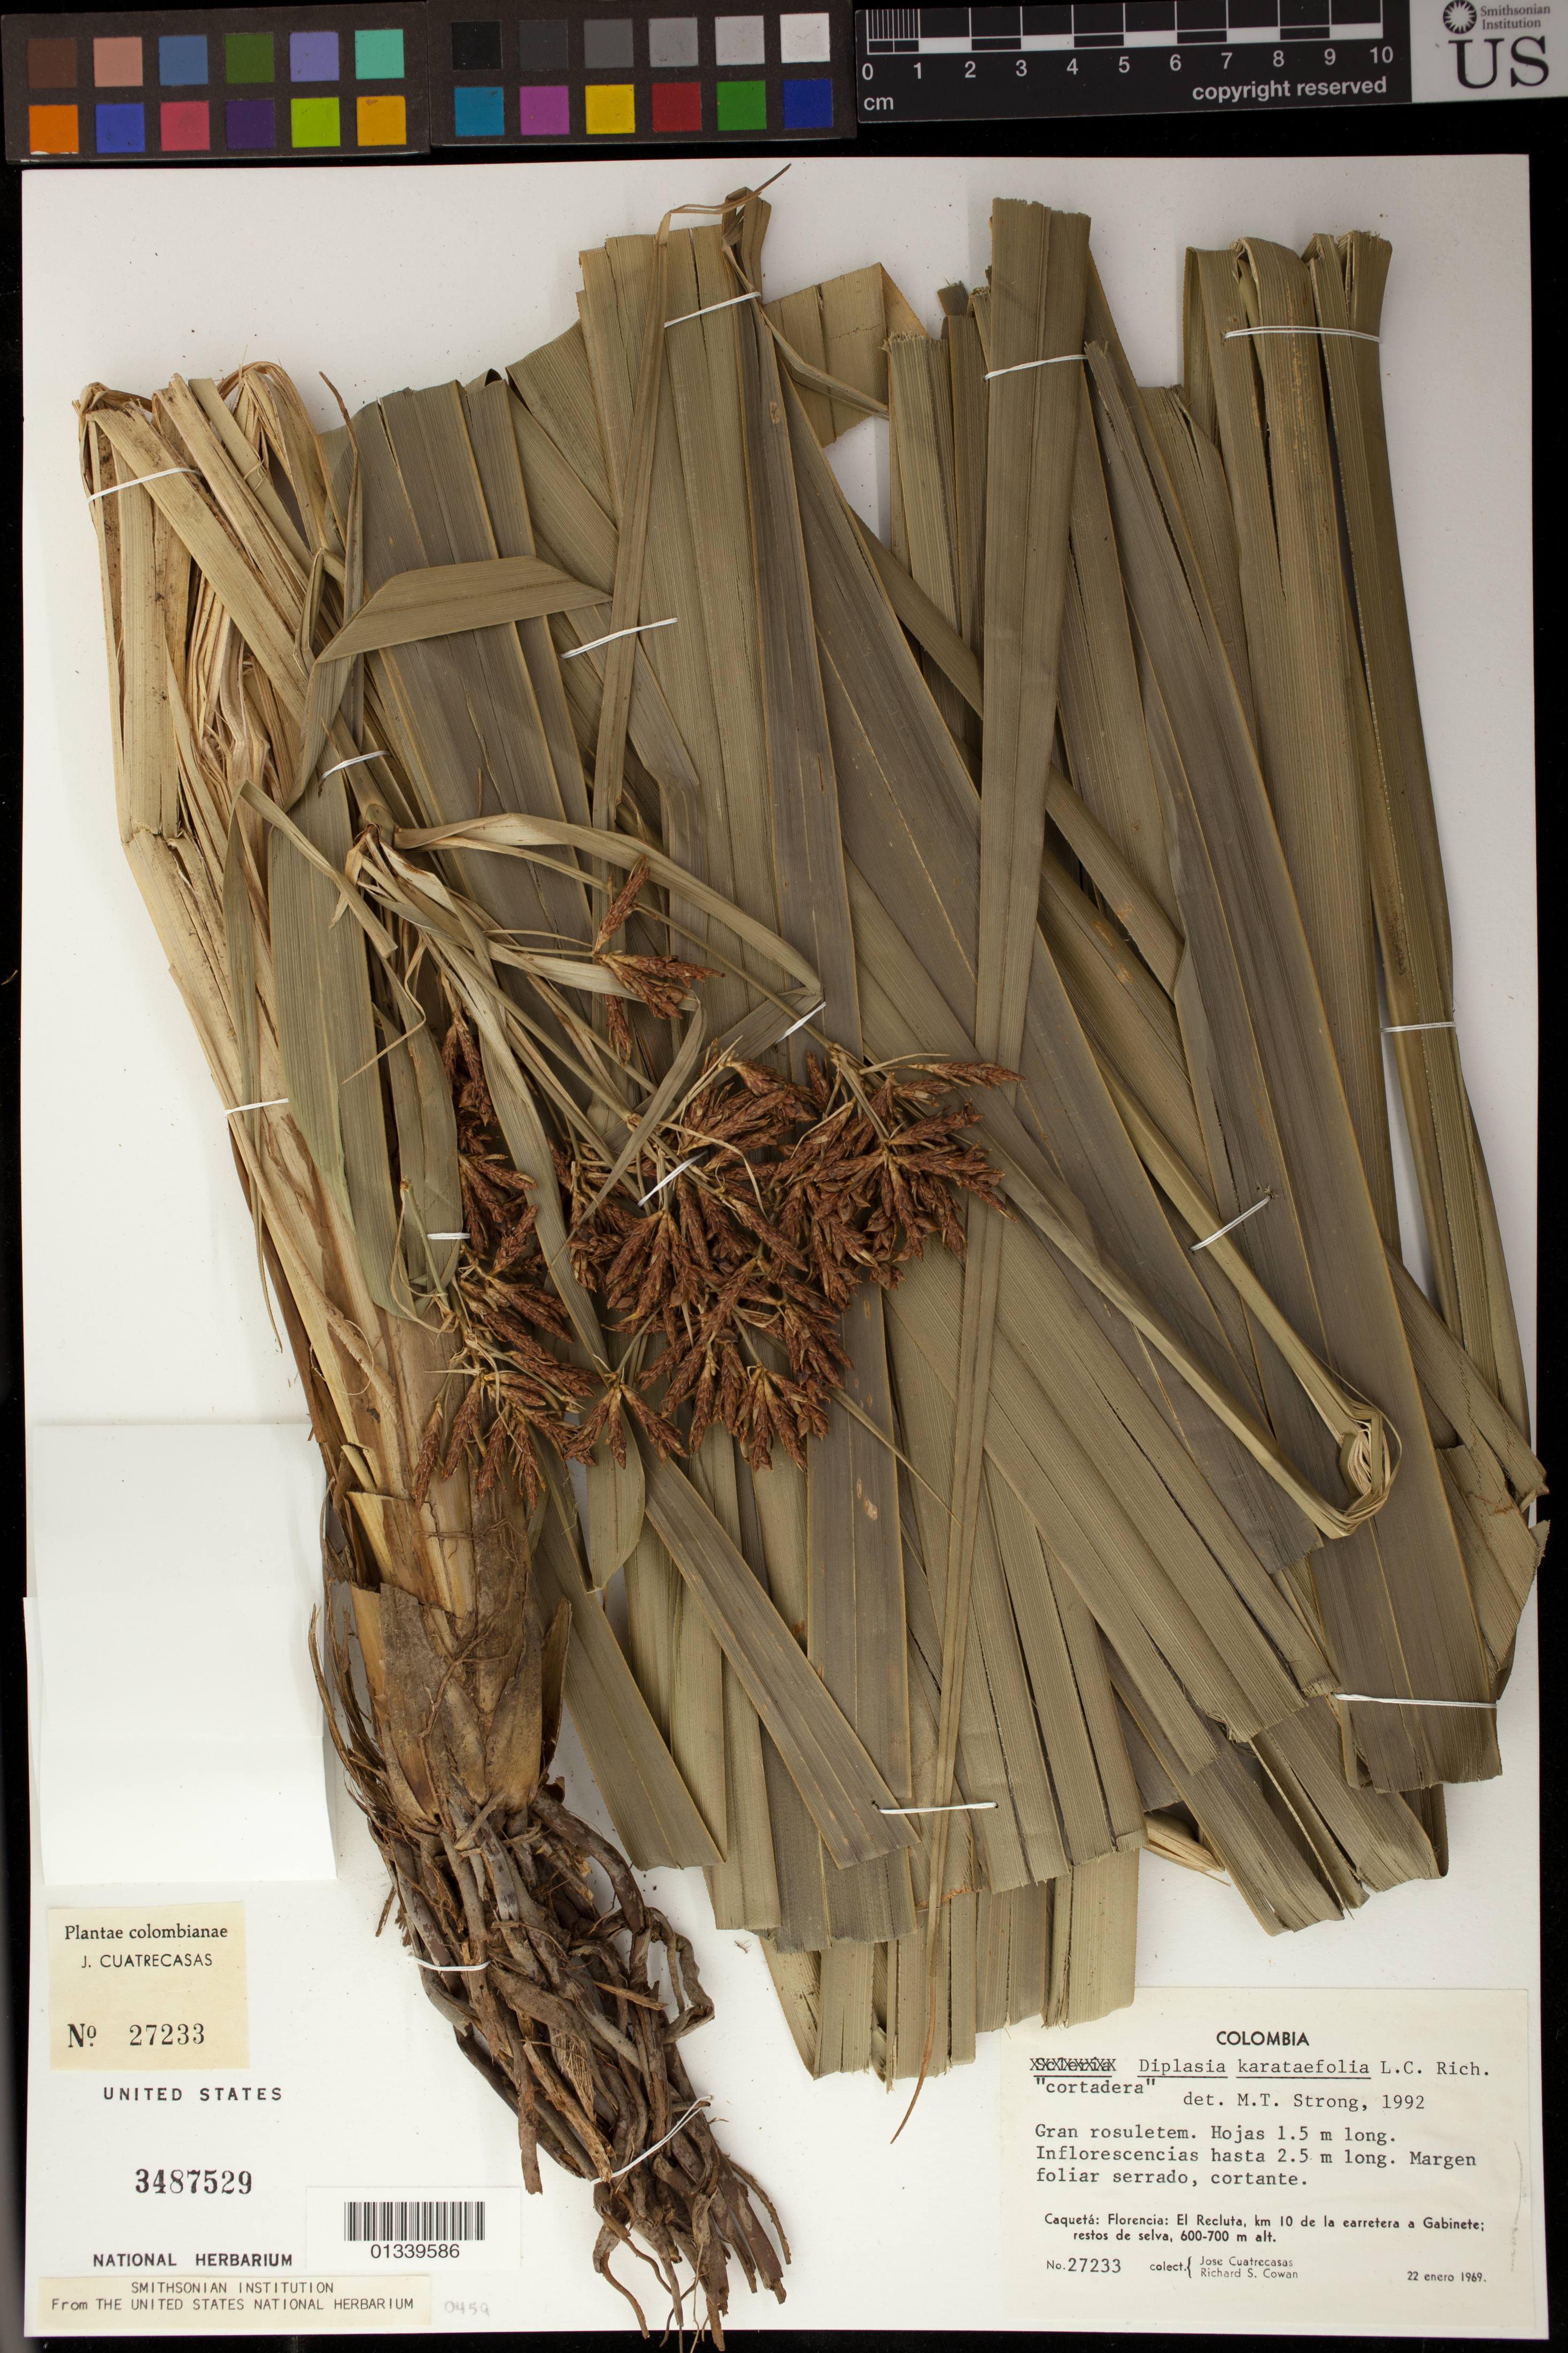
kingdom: Plantae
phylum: Tracheophyta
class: Liliopsida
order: Poales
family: Cyperaceae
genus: Diplasia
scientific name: Diplasia karatifolia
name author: Rich.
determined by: Strong, M. T., (US), Smithsonian Institution - National Museum of Natural History (UNITED STATES)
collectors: J. Cuatrecasas & R. S. Cowan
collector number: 27233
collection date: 1969-01-22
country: Colombia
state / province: Caqueta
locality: El Recluta, km 10 de la earretera a Gabinete; restos de selva.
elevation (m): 600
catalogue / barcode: US 3487529